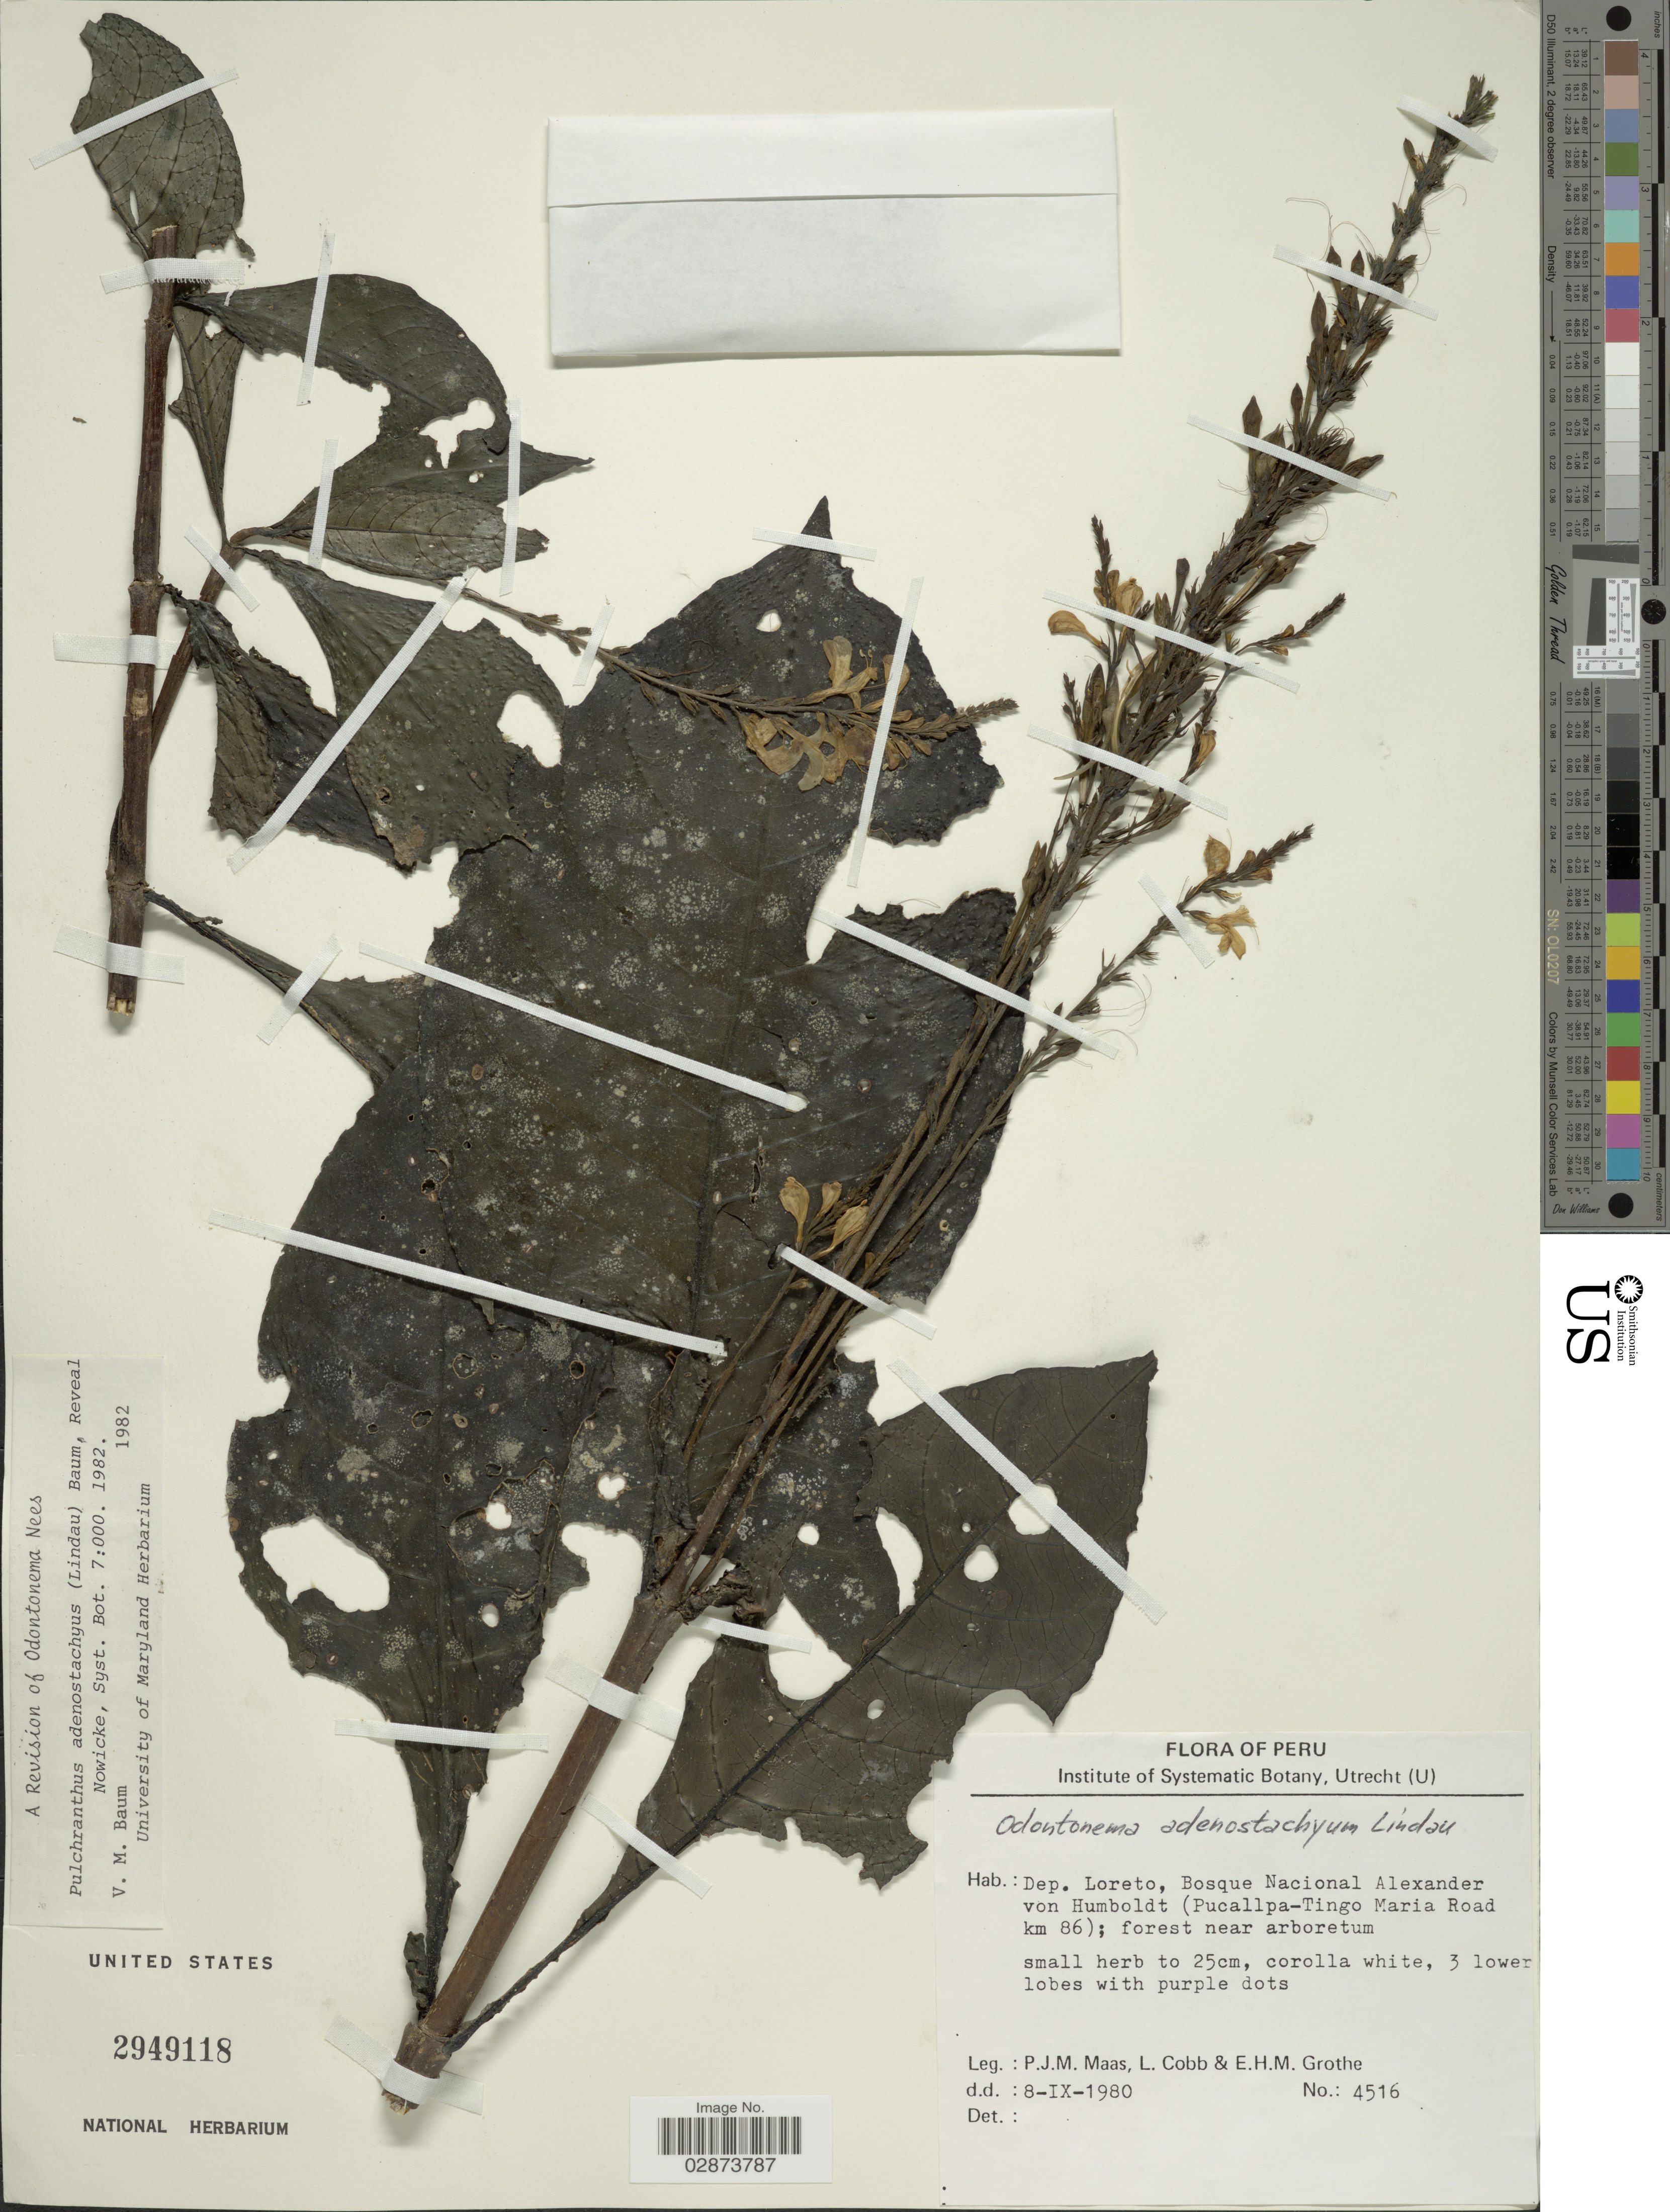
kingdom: Plantae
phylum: Tracheophyta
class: Magnoliopsida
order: Lamiales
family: Acanthaceae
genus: Pulchranthus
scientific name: Pulchranthus adenostachyus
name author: (Lindau) V.M. Baum et al.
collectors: P. Maas, L. Cobb & E. Grothe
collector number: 4516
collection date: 1980-09-08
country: Peru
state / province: Loreto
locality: Dep. Loreto, Bosque Nacional Alexander von Humboldt (Pucallpa-Tingo Maria Road km 86).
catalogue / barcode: US 2949118